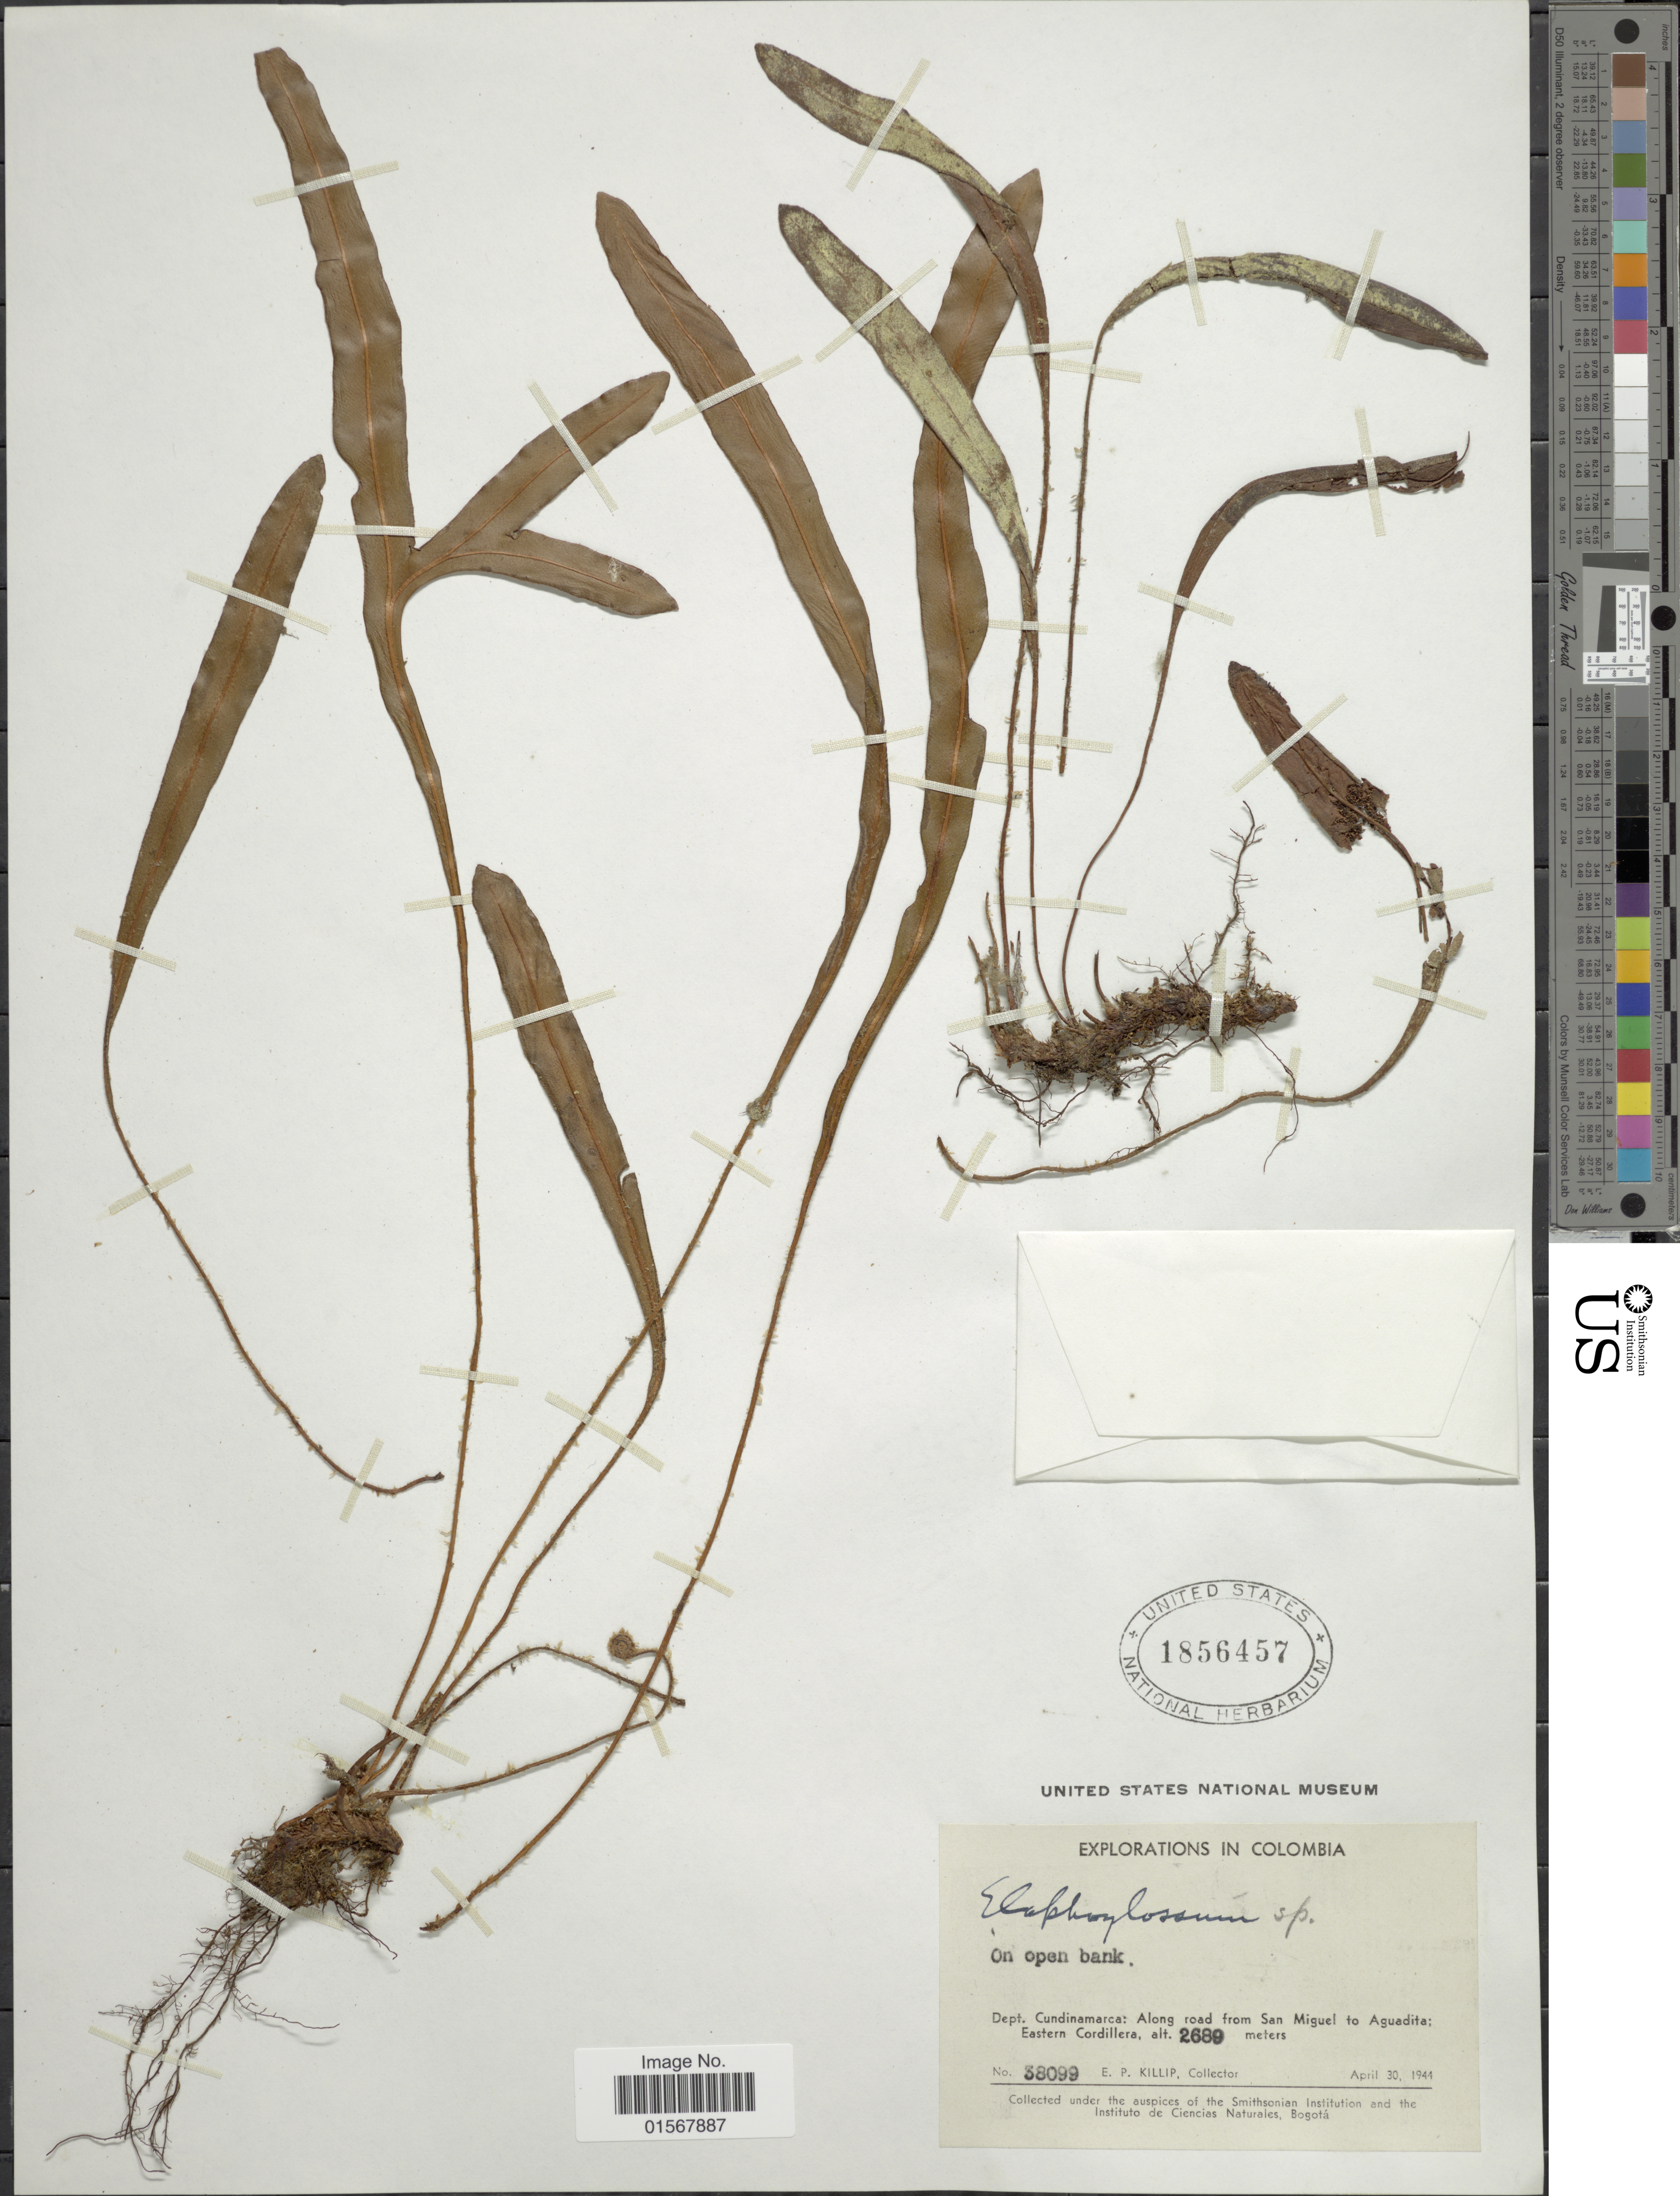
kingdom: Plantae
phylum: Tracheophyta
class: Polypodiopsida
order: Polypodiales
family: Dryopteridaceae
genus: Elaphoglossum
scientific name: Elaphoglossum sp.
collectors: E. P. Killip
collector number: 38099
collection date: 1944-04-30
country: Colombia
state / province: Cundinamarca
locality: Dept. Cundinamarca: along road from San Miguel to Aguadita; Eastern Cordillera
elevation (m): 2689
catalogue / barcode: US 1856457